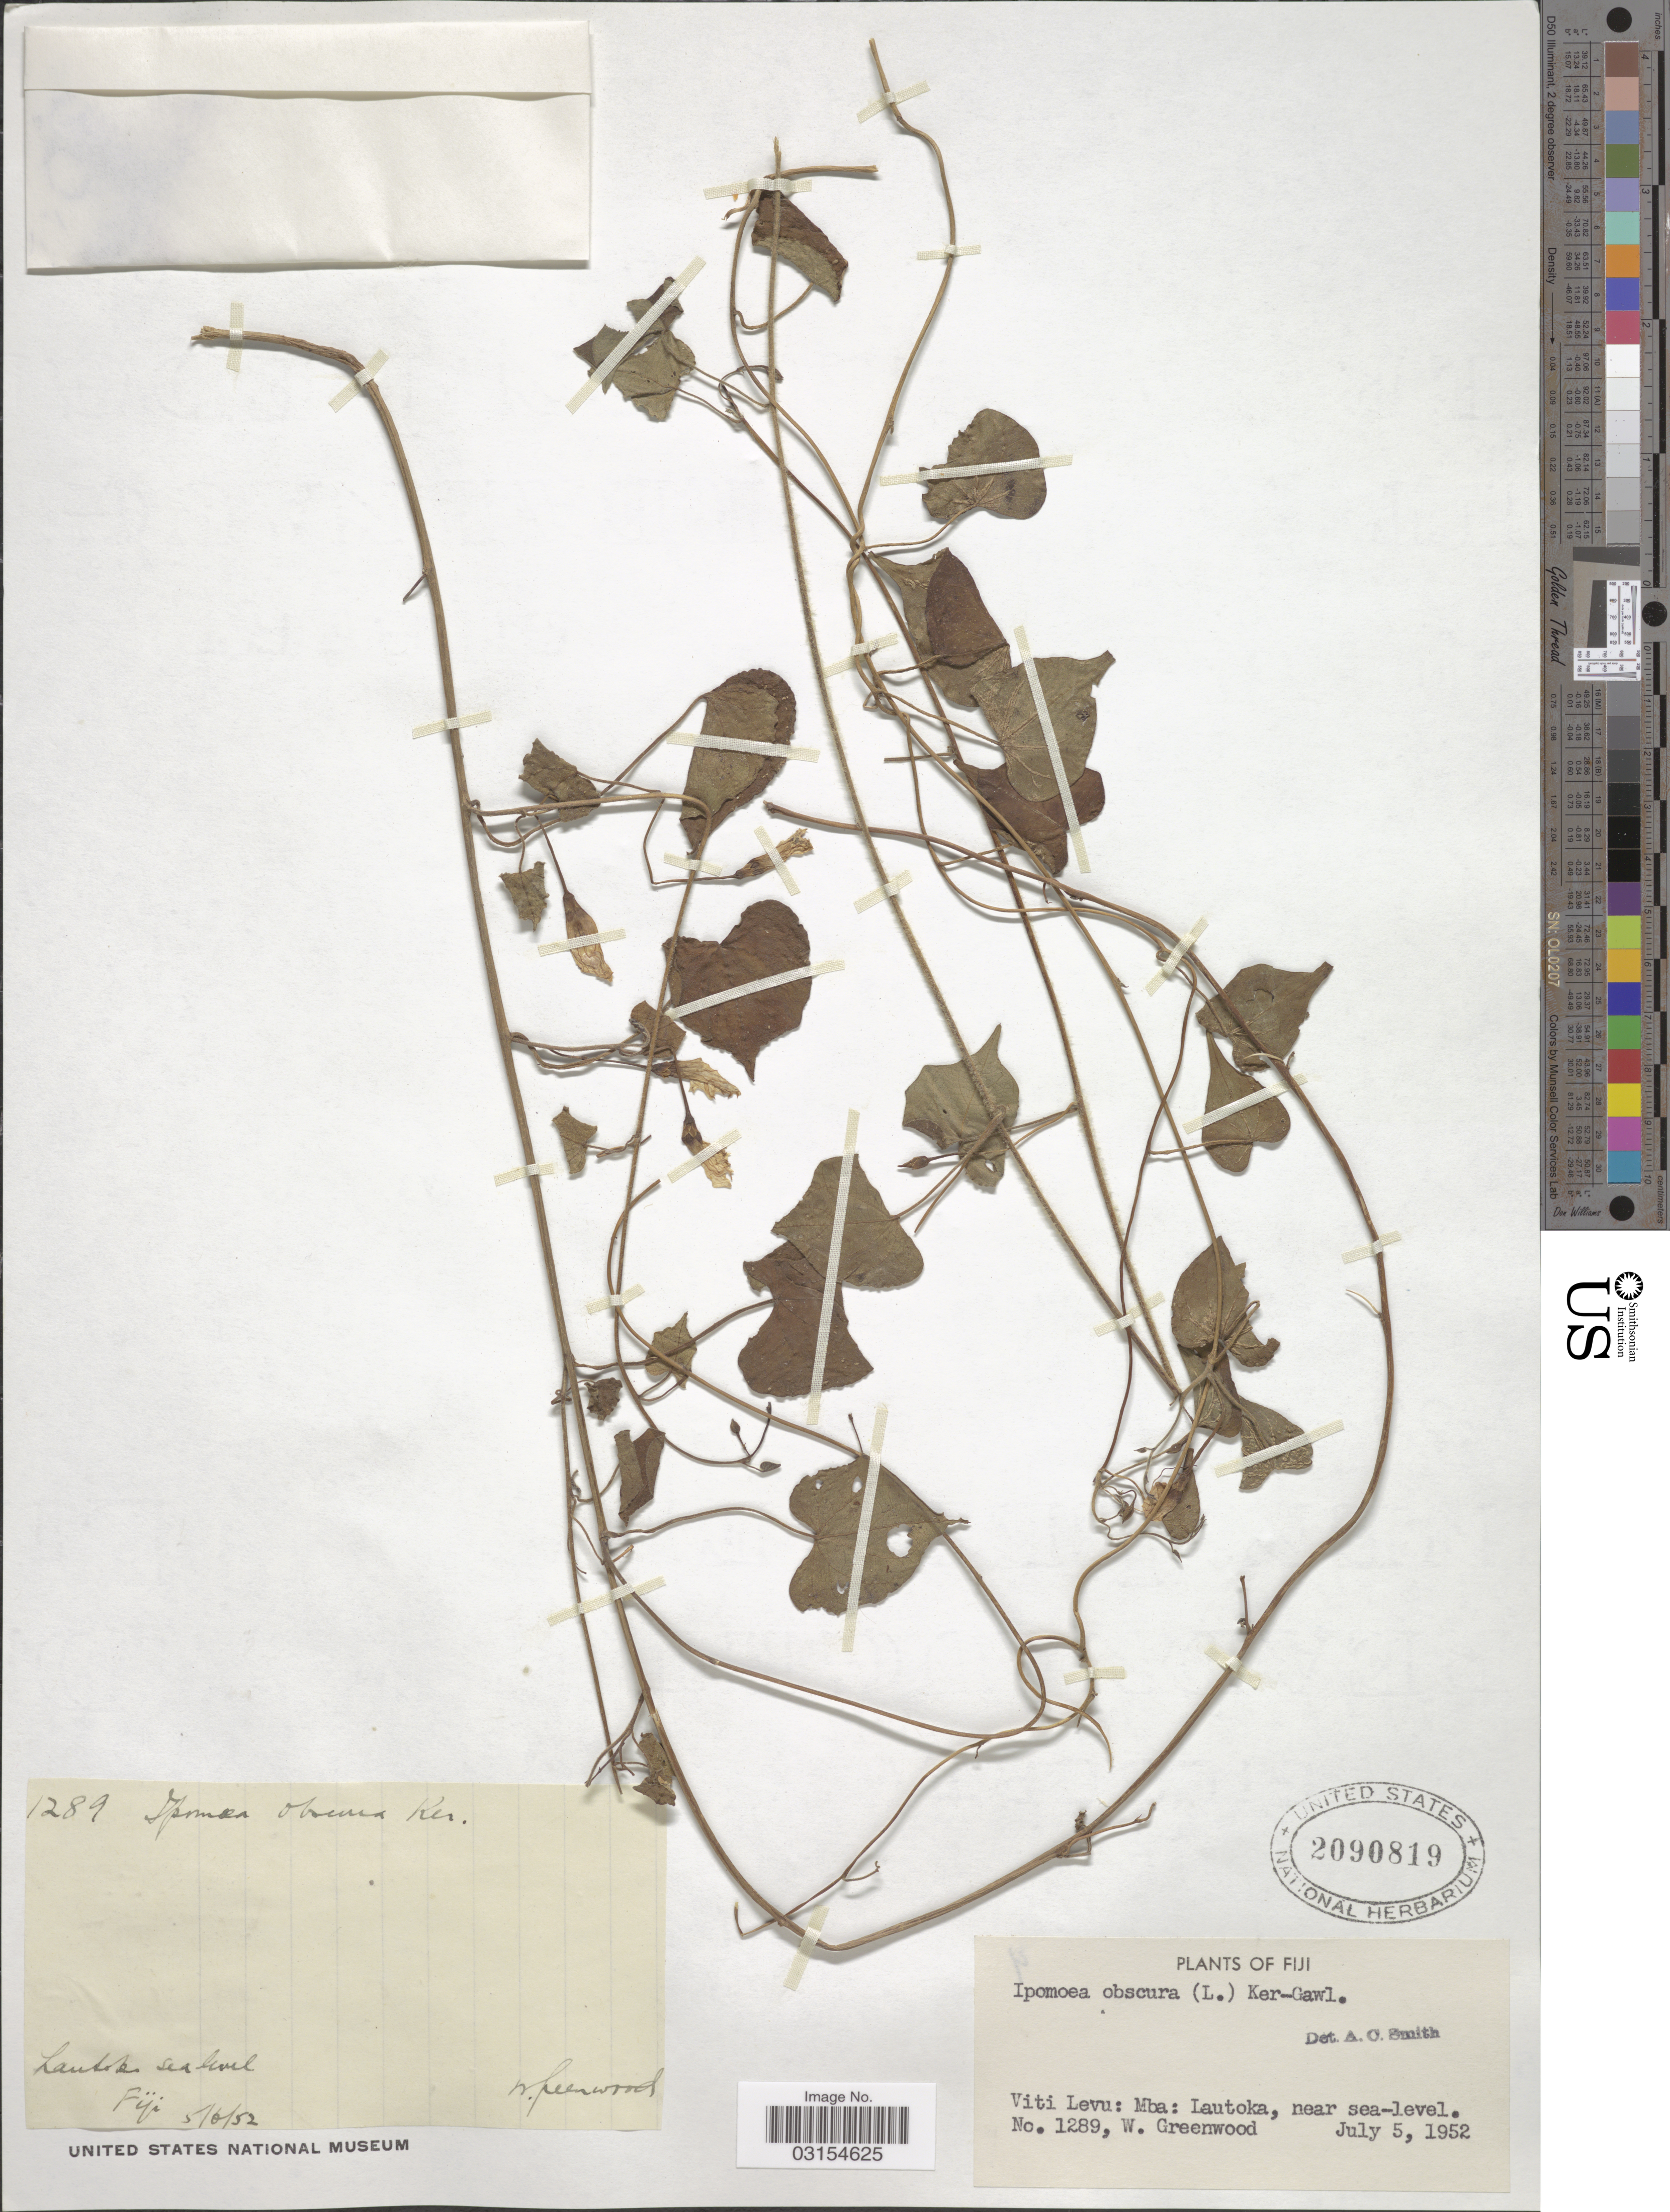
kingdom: Plantae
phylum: Tracheophyta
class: Magnoliopsida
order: Solanales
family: Convolvulaceae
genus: Ipomoea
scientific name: Ipomoea obscura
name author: (L.) Ker Gawl.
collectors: W. Greenwood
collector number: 1289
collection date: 1952-07-05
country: Fiji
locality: Viti Levu: Mba: Lautoka.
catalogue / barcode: US 2090819